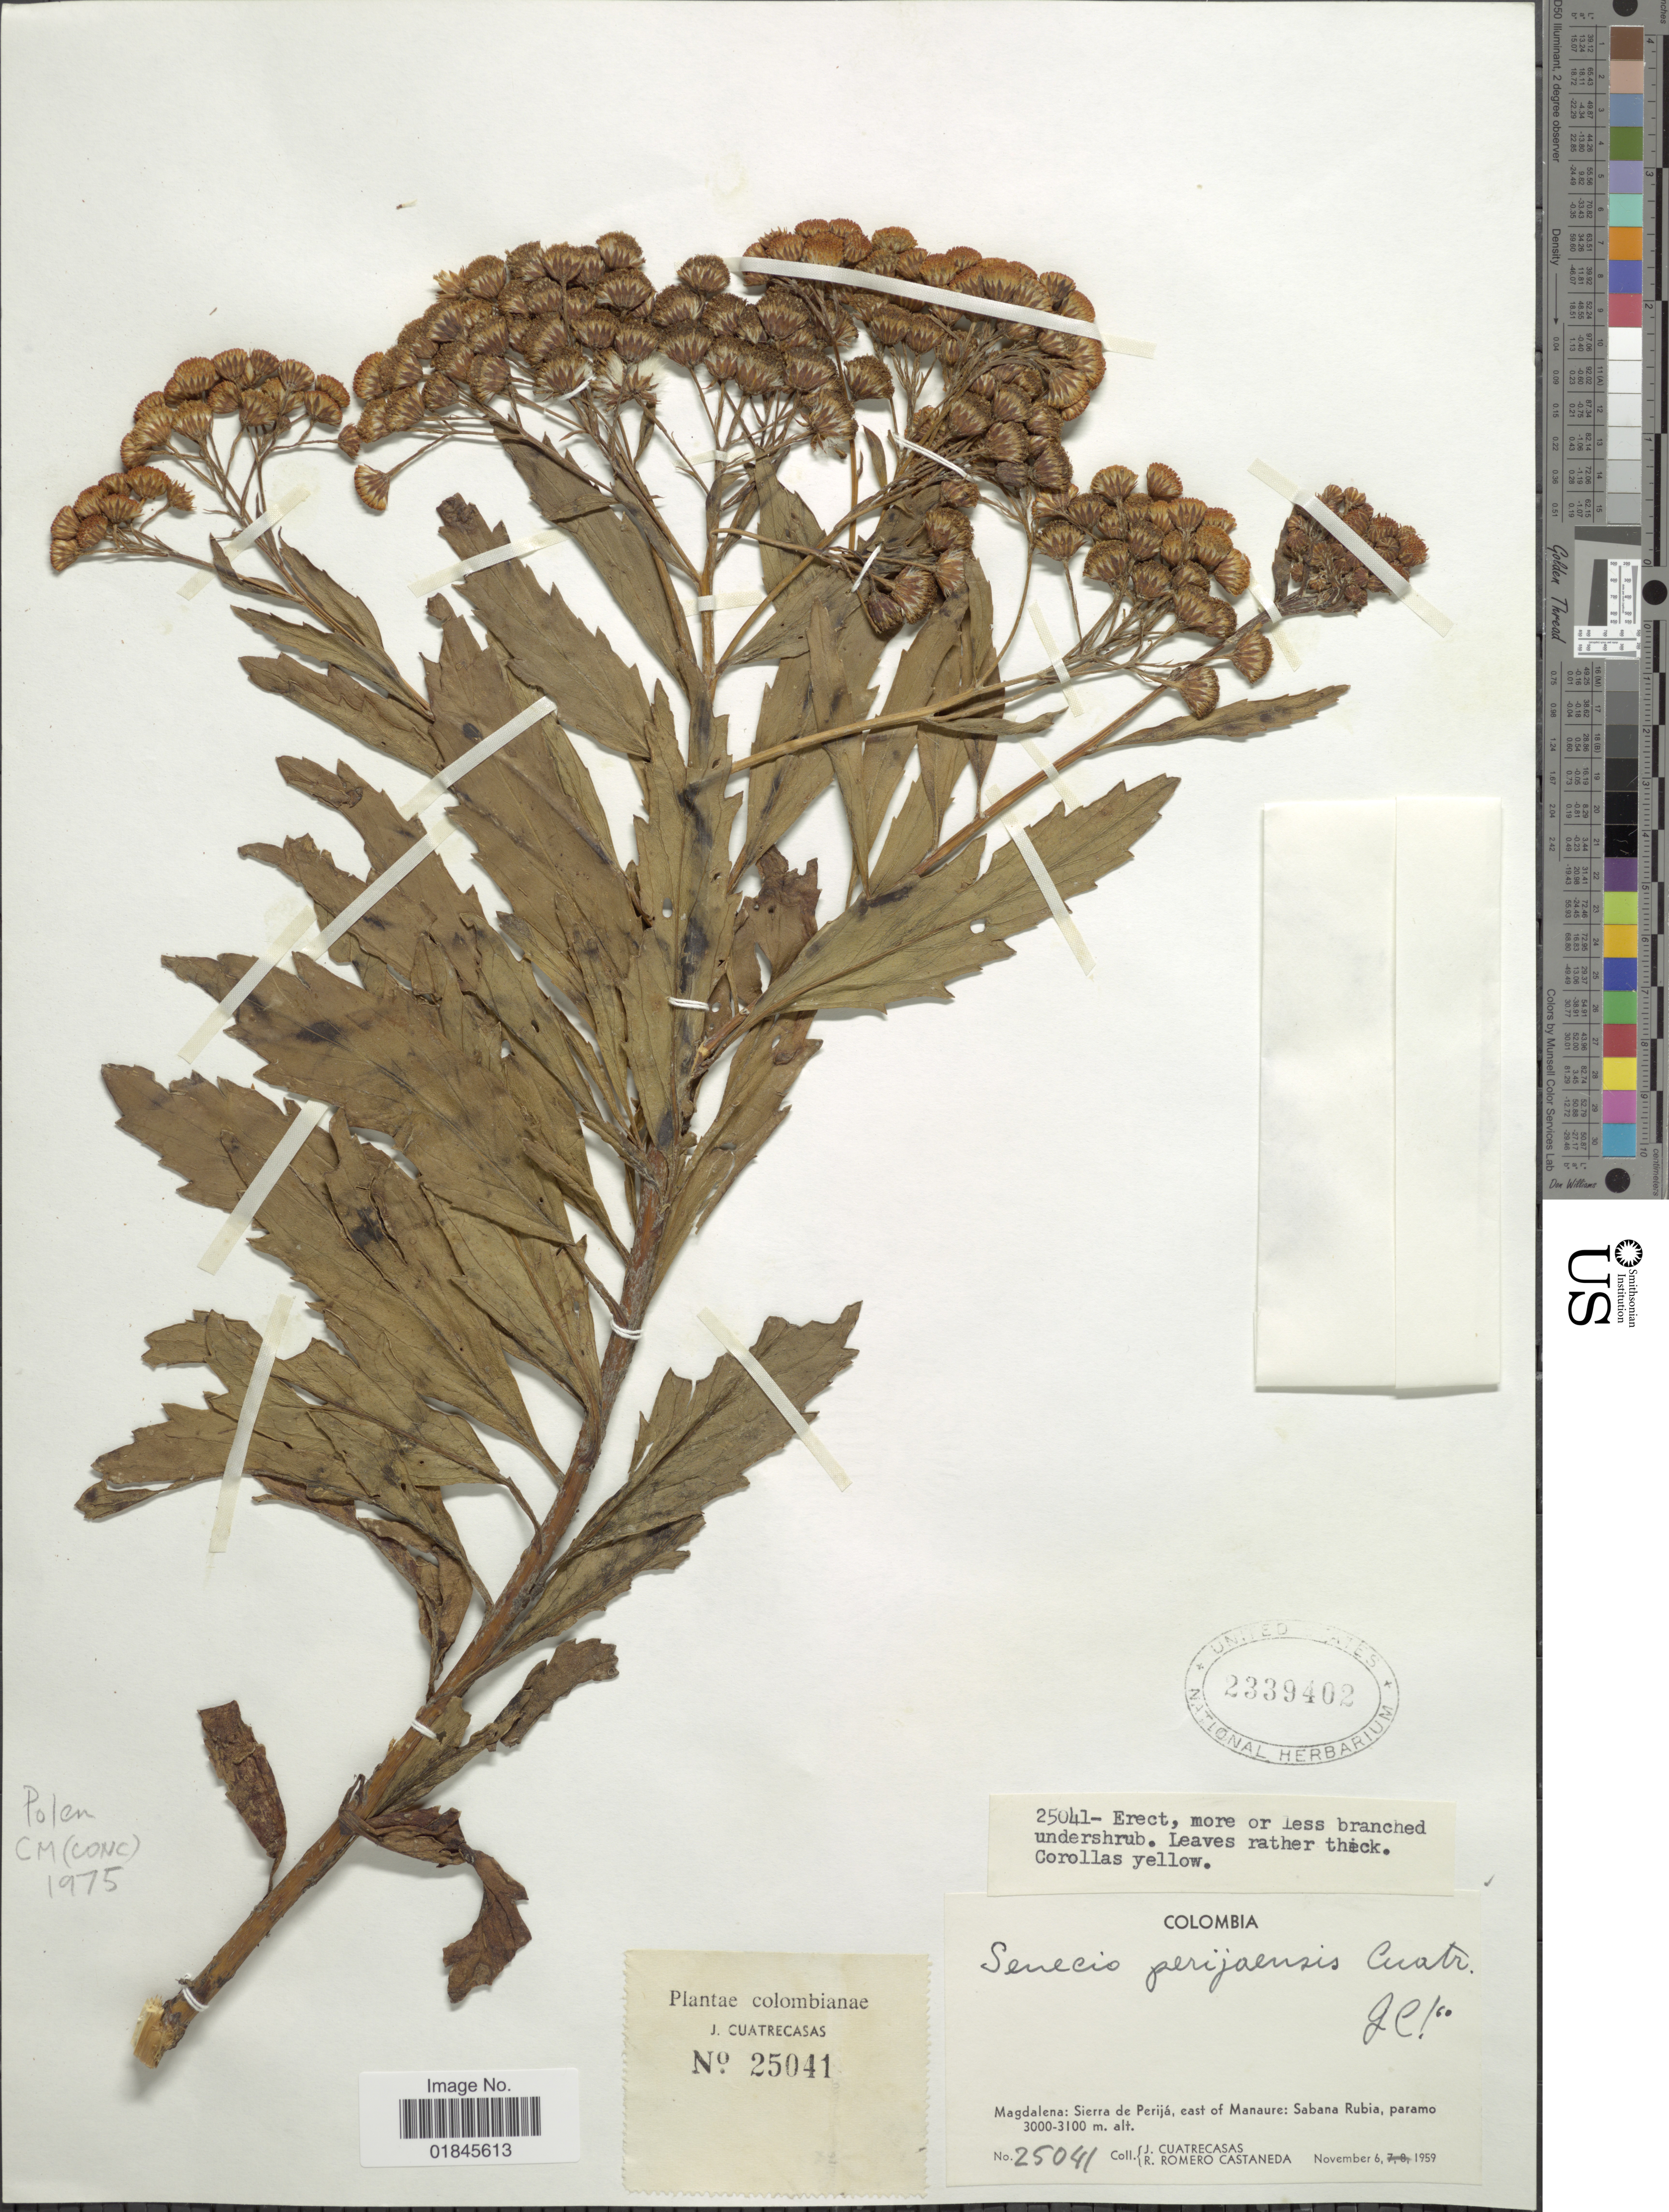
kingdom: Plantae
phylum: Tracheophyta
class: Magnoliopsida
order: Asterales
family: Asteraceae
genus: Pentacalia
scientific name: Pentacalia perijaensis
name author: (Cuatrec.) Cuatrec.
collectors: J. Cuatrecasas & R. Romero Castañeda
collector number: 25041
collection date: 1959-11-06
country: Colombia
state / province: Magdalena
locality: Magdalena: Sierra de Perijá, east of Manaure: Sabana Rubia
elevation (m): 3000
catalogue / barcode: US 2339402